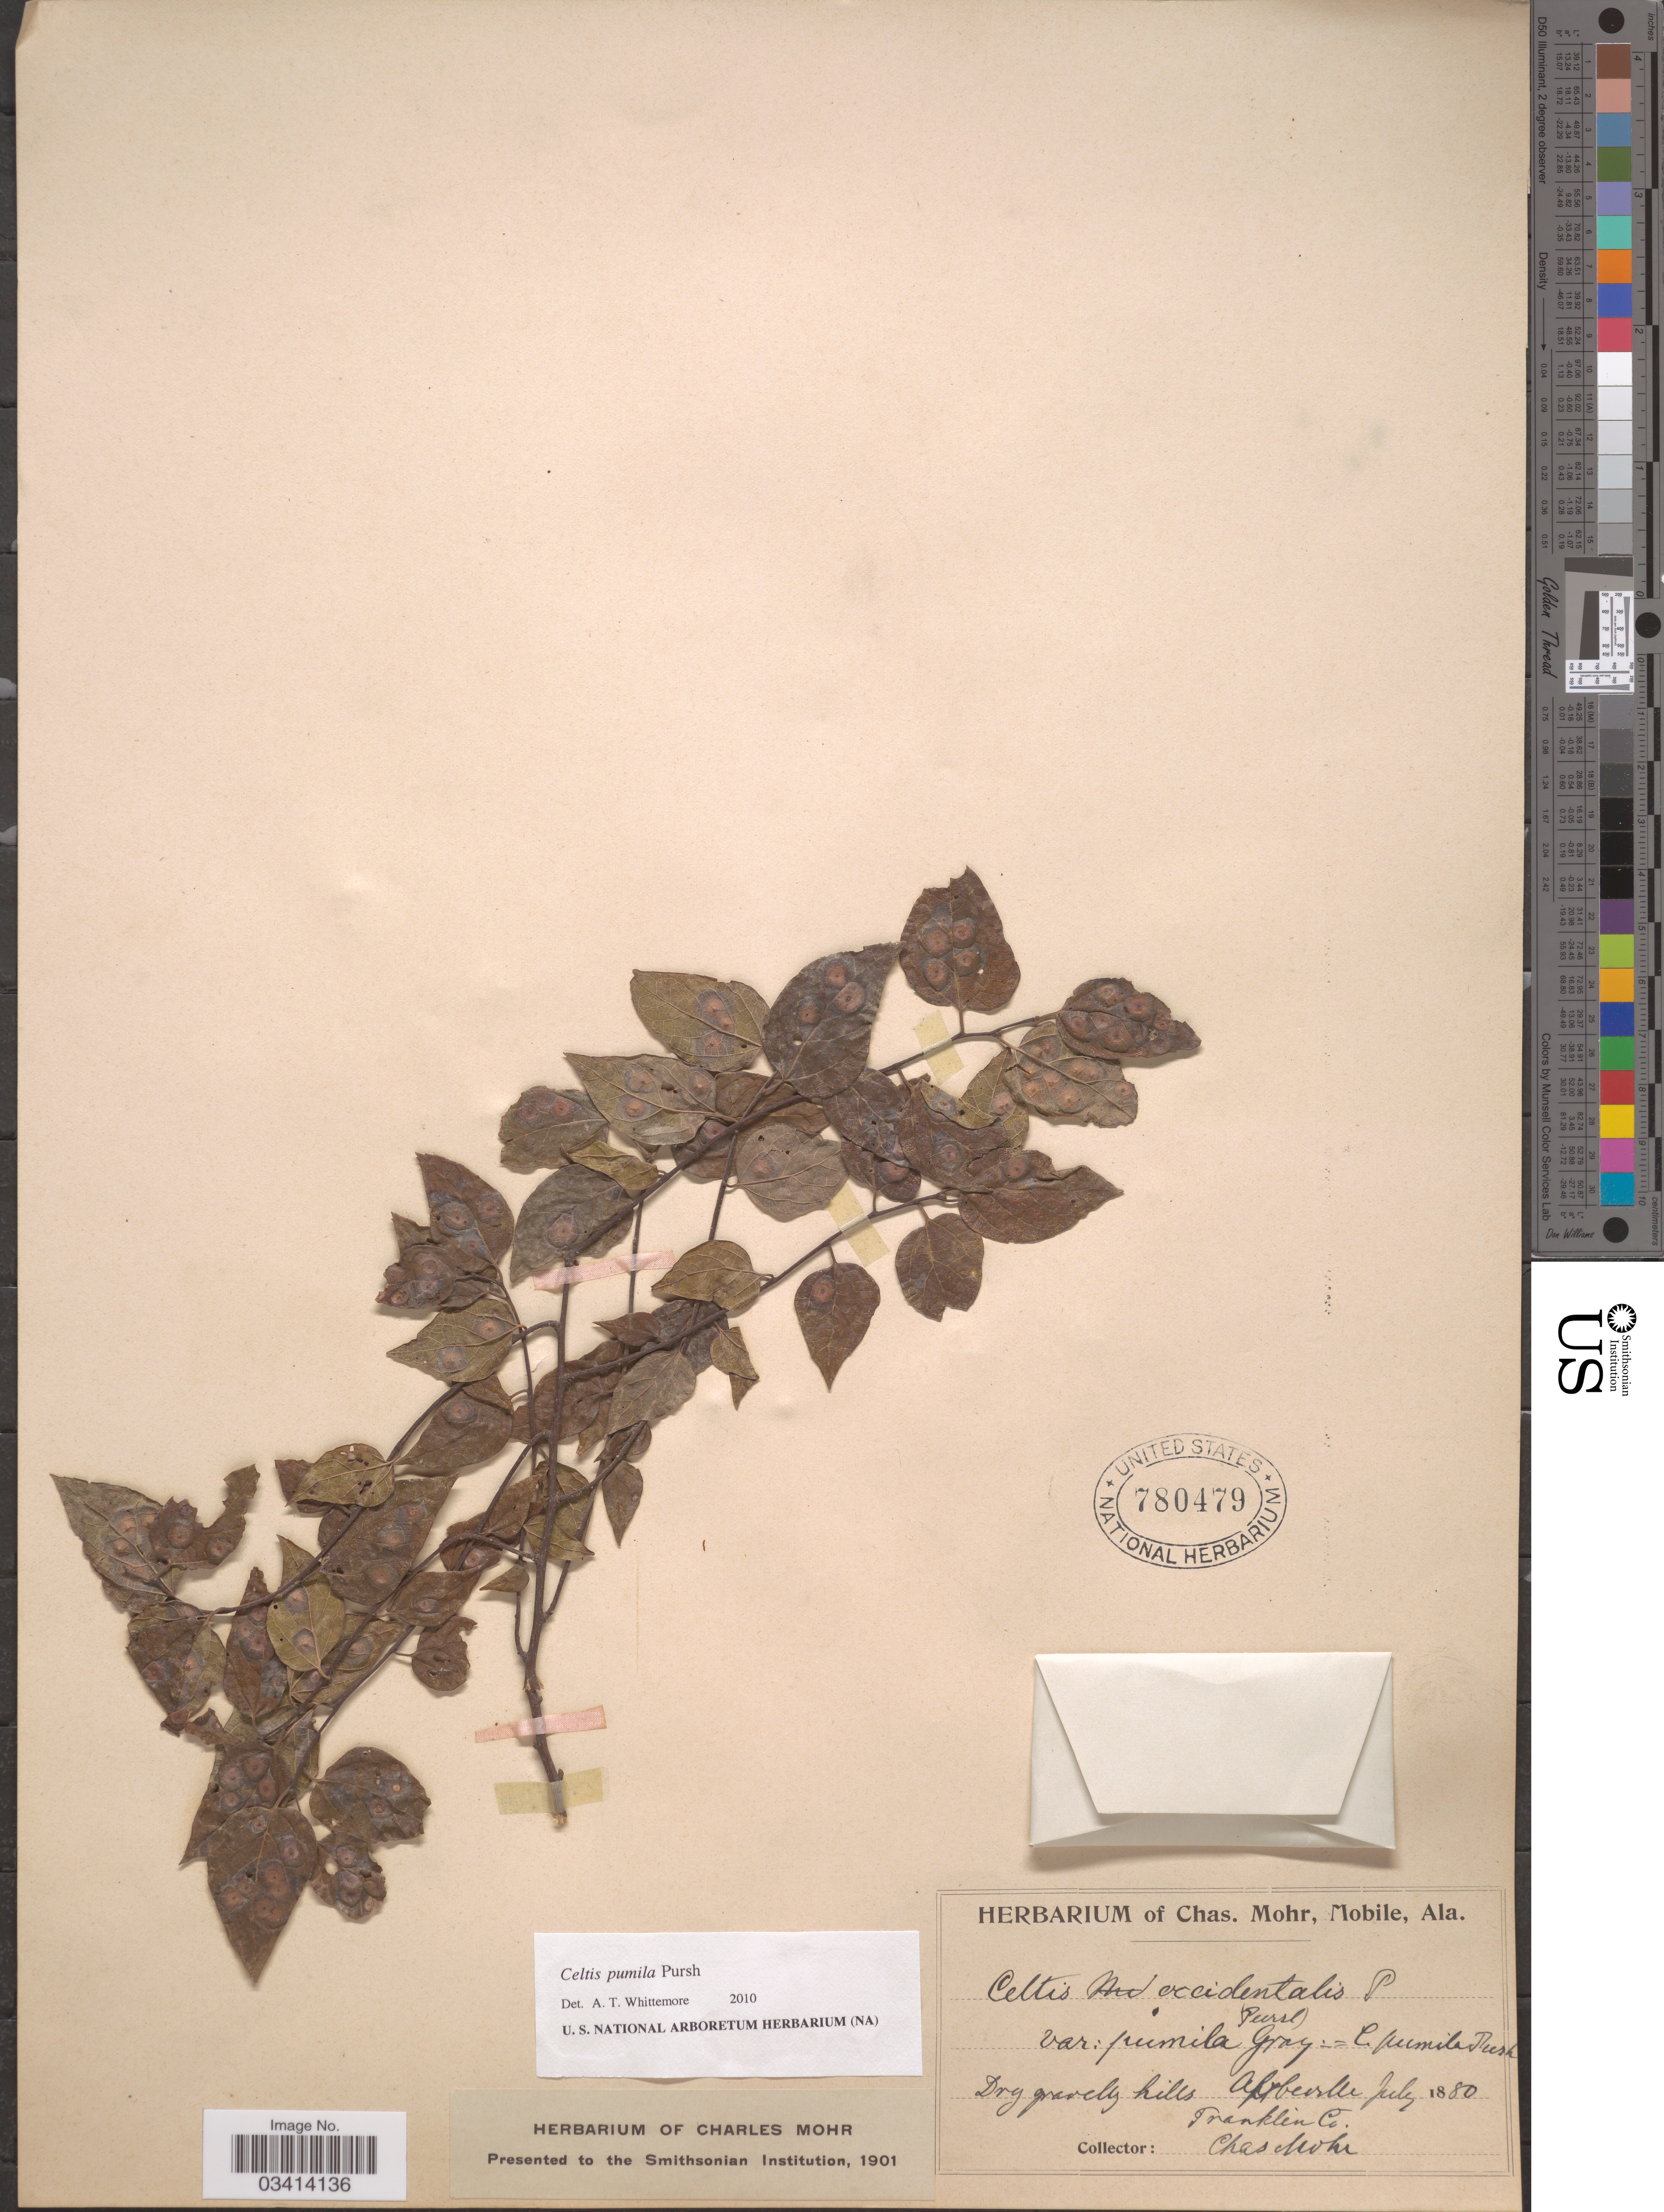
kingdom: Plantae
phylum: Tracheophyta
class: Magnoliopsida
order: Rosales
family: Cannabaceae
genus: Celtis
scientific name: Celtis pumila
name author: Pursh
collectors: Mohr, C. T. (herbarium)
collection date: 1880-07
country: United States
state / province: Alabama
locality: Abbeville, Franklin Co.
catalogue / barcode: US 780479